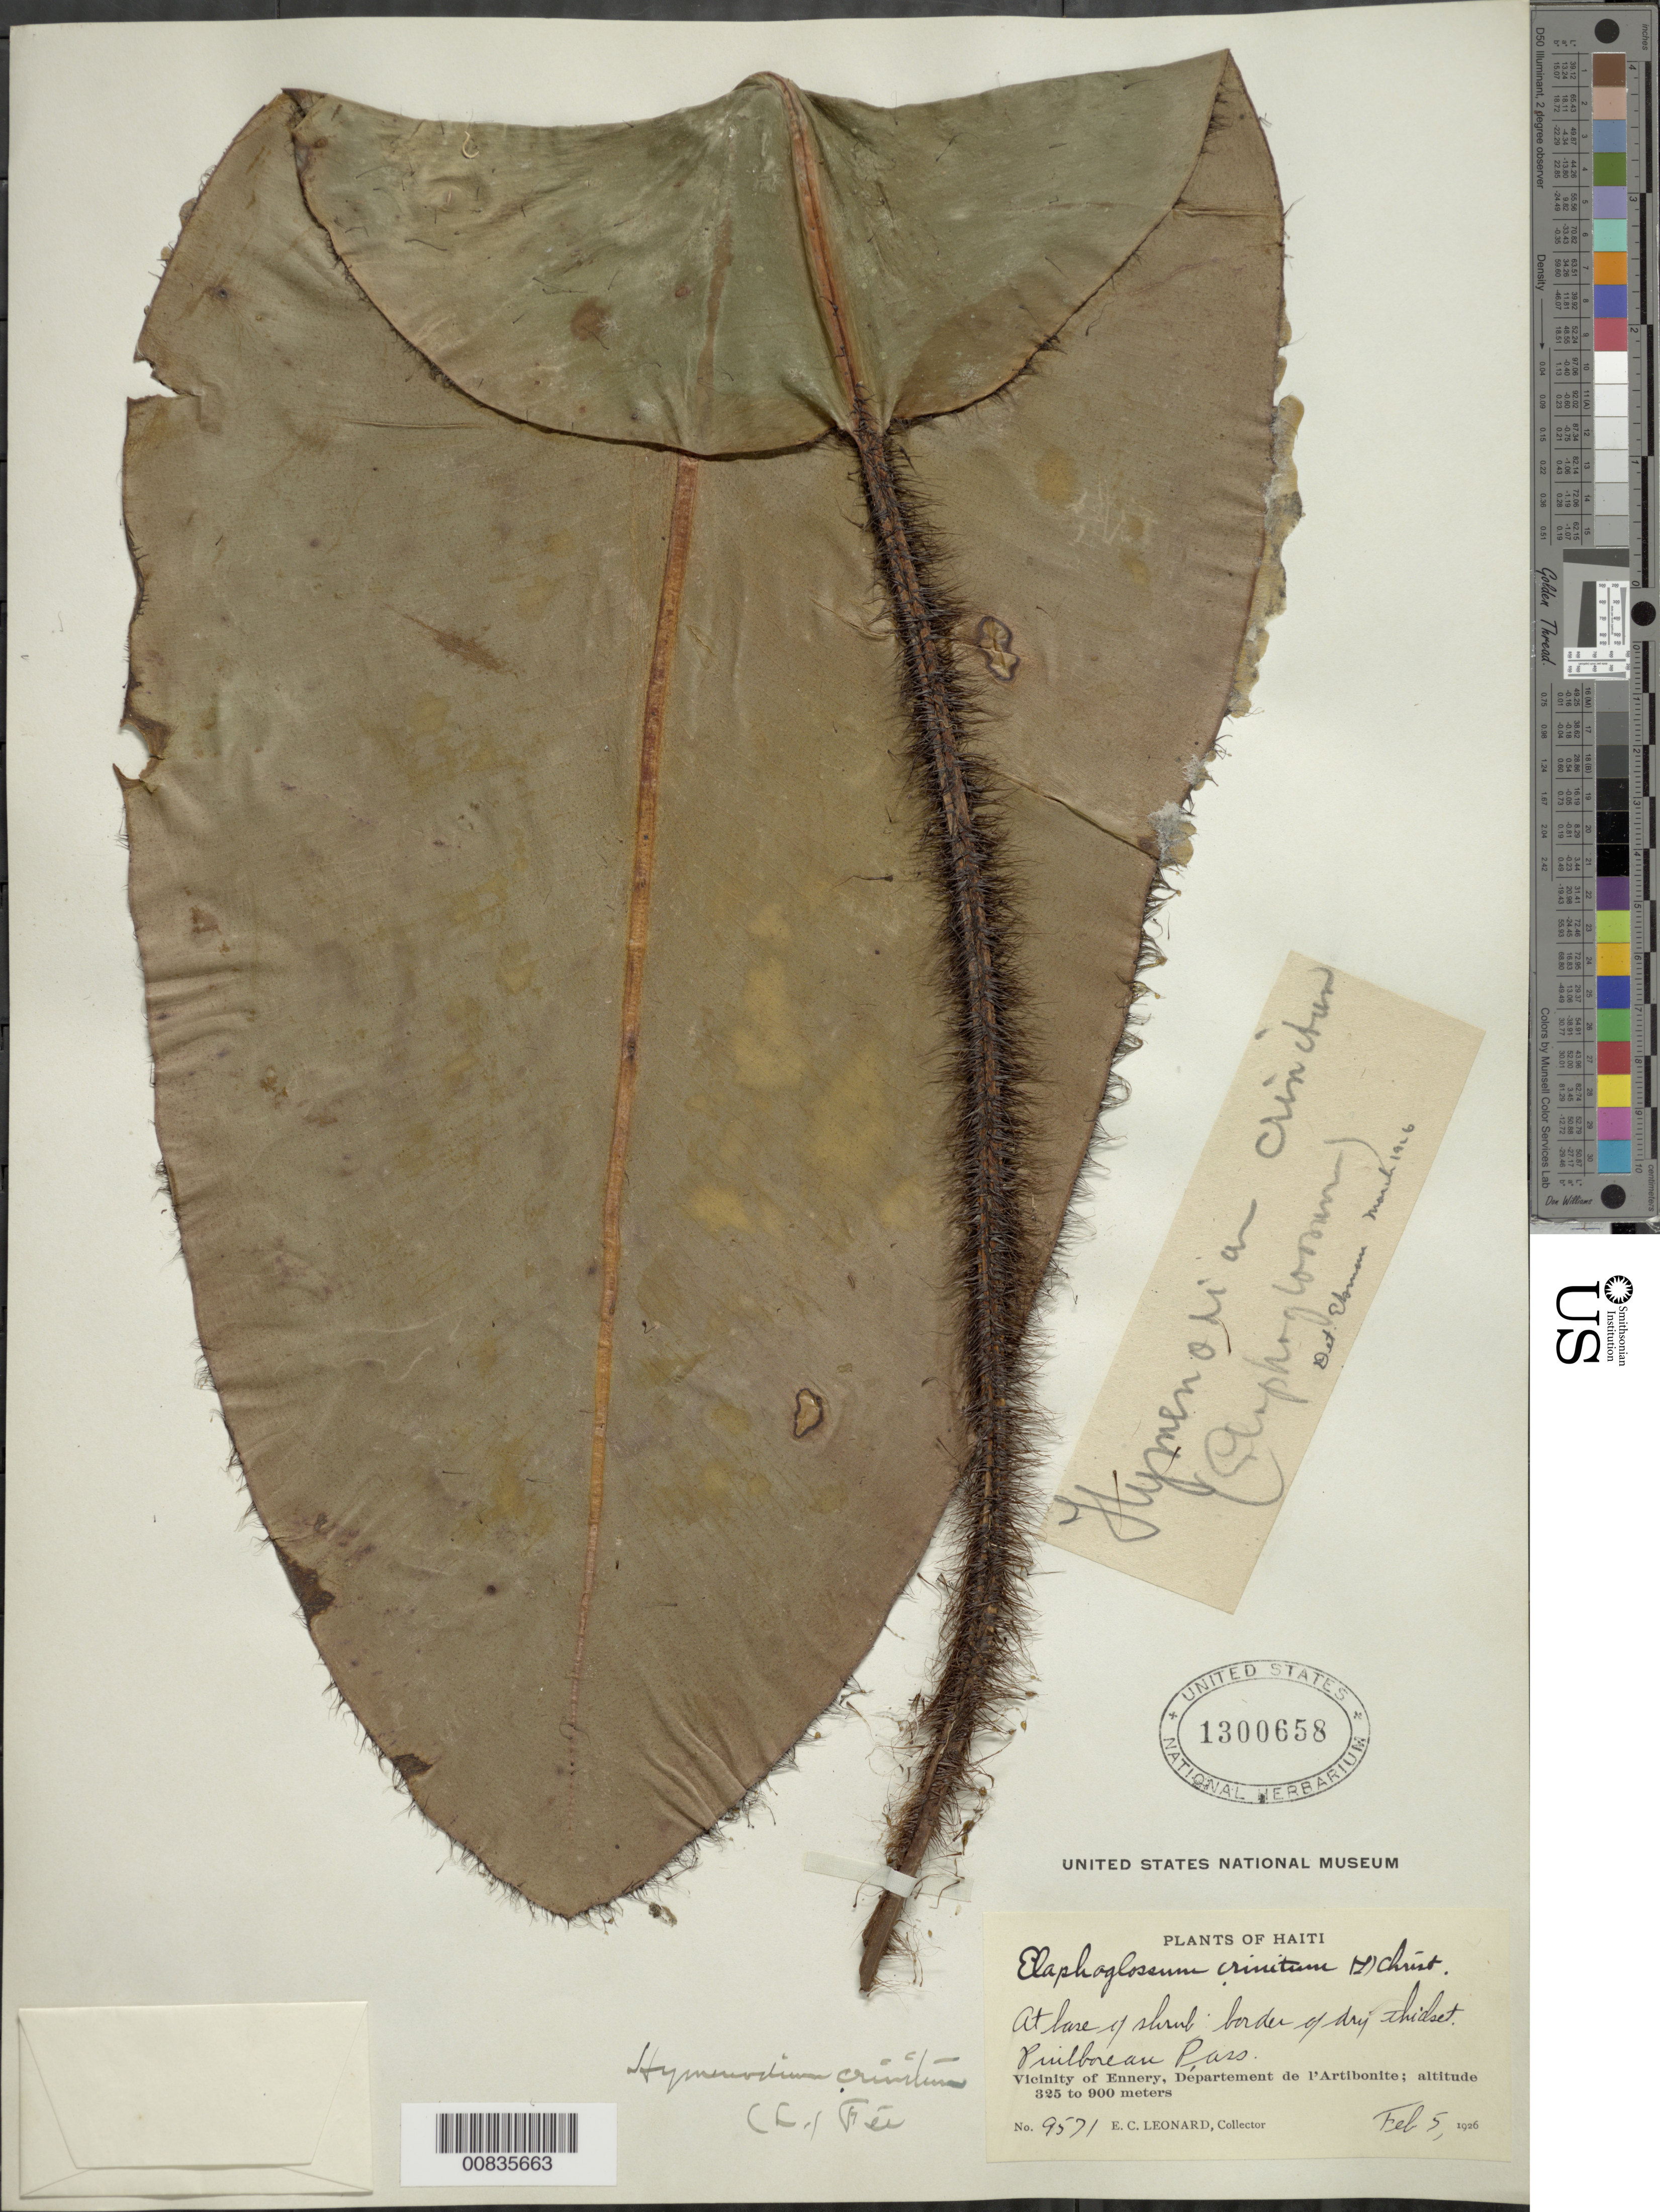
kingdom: Plantae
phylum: Tracheophyta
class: Polypodiopsida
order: Polypodiales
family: Dryopteridaceae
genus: Elaphoglossum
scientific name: Elaphoglossum crinitum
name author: (L.) Christ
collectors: E. C. Leonard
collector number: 9571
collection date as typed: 05 Feb 1926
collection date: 1926-02-05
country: Haiti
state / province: Artibonite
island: Hispaniola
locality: Ennery vicinity, Puilboreau Pass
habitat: Base of shrub, border of dry thicket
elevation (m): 325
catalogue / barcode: US 1300658